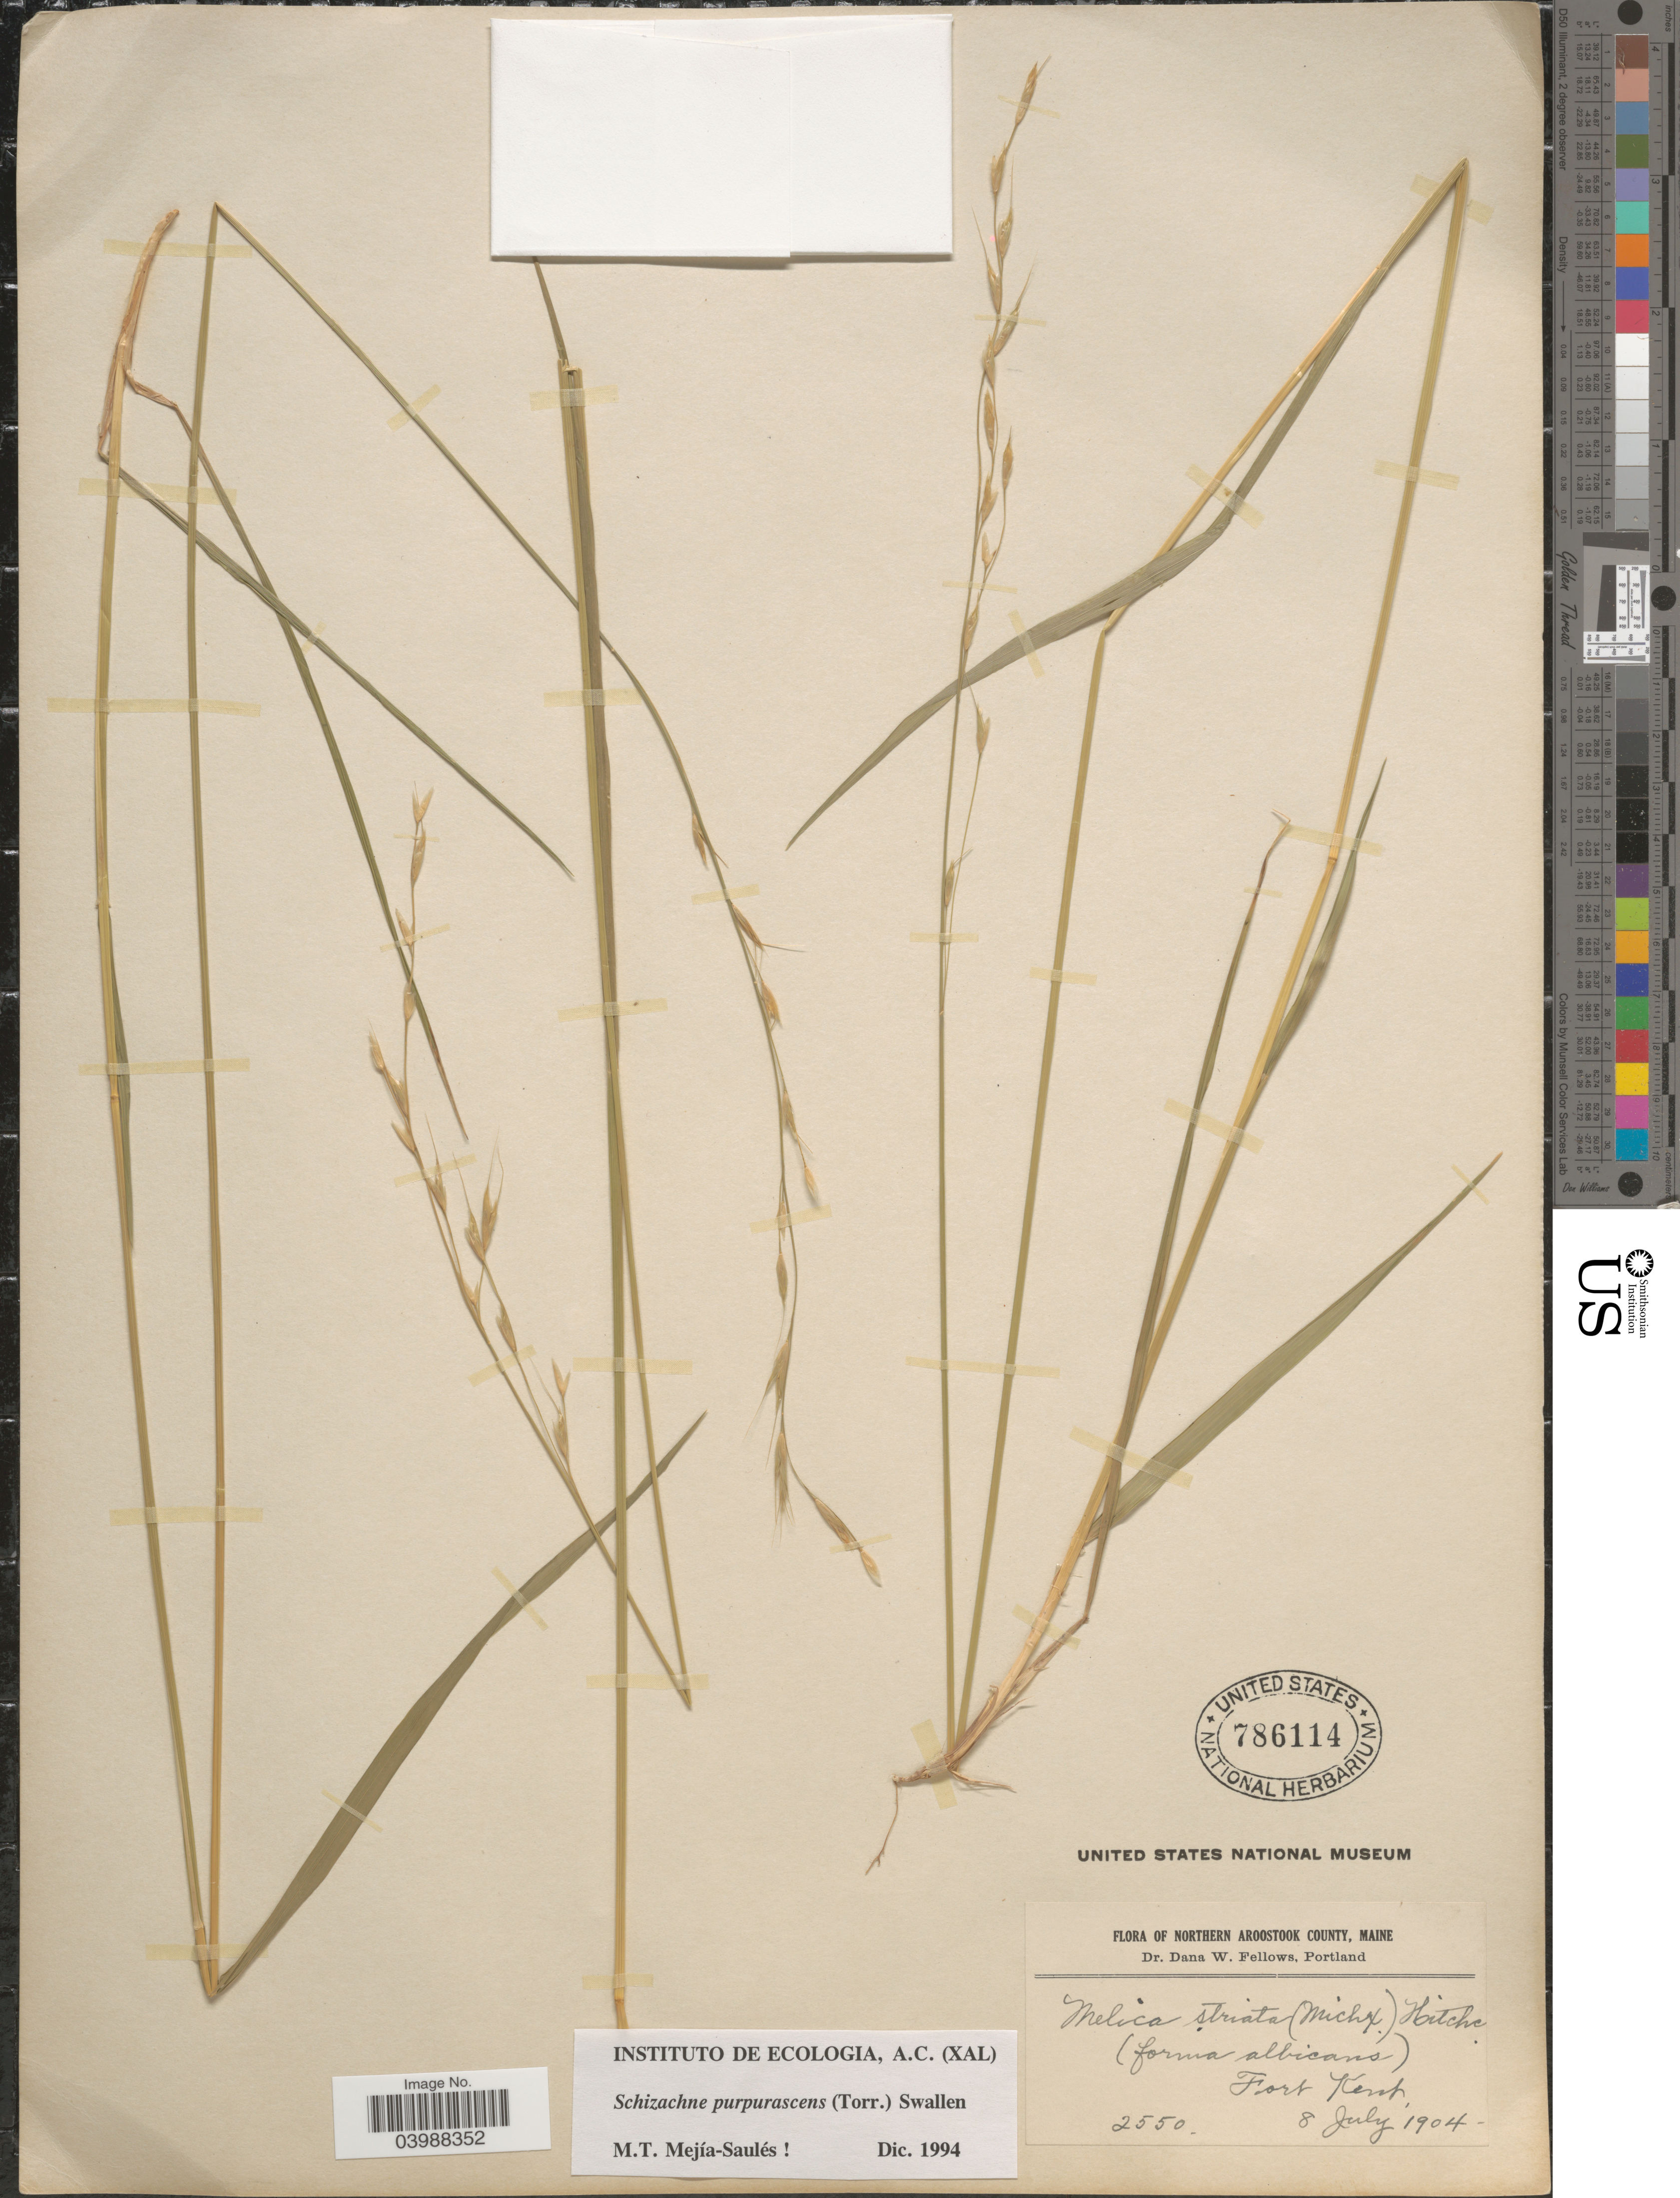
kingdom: Plantae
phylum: Tracheophyta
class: Liliopsida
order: Poales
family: Poaceae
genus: Schizachne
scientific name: Schizachne purpurascens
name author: (Torr.) Swallen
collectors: D. W. Fellows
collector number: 2550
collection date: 1904-07-08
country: United States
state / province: Maine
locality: Northern Aroostook County. Fort Kent.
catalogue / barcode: US 786114